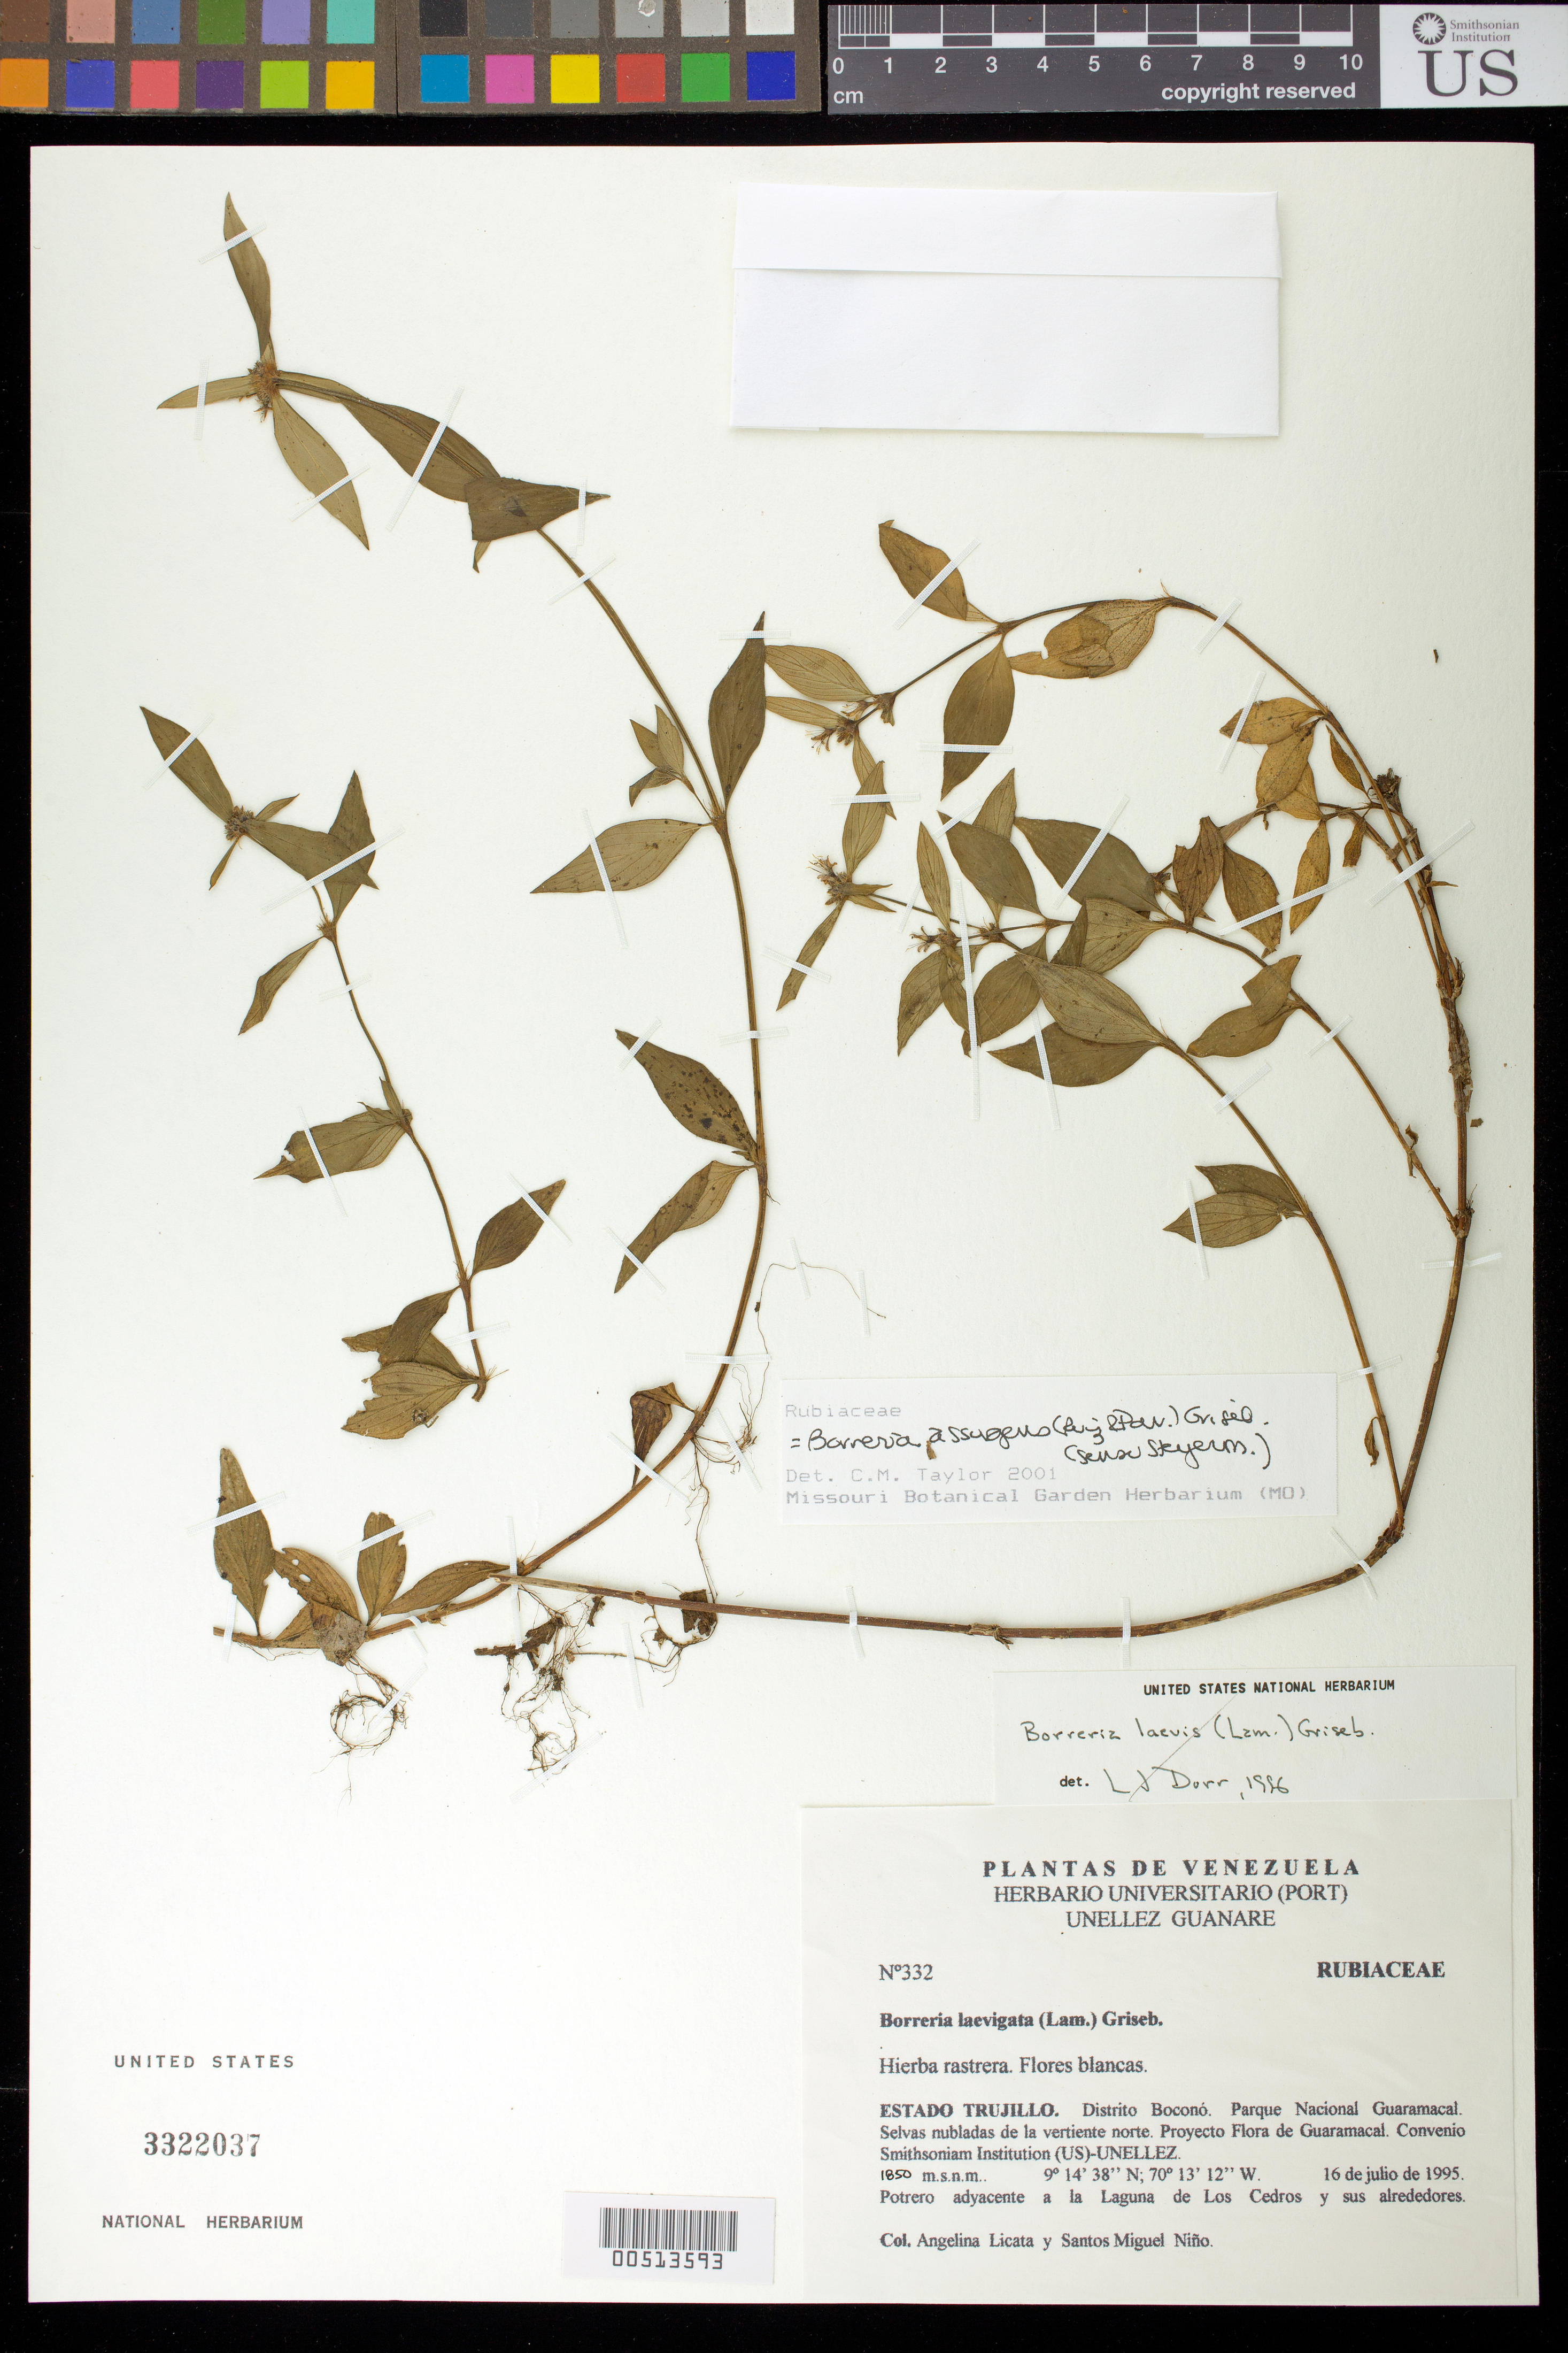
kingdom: Plantae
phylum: Tracheophyta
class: Magnoliopsida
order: Gentianales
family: Rubiaceae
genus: Borreria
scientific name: Borreria assurgens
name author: (Ruiz & Pav.) Griseb.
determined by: Taylor, Charlotte M.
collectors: A. Licata & S. M. Niño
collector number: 332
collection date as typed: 16 Jul 1995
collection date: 1995-07-16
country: Venezuela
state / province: Trujillo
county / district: Boconó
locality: Parque Nacional Guaramacal, vertiente N, portero adyacente a la Laguna de Los Cedros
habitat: Selvas nubladas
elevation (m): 1850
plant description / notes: NY, PORT, US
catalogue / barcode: US 3322037